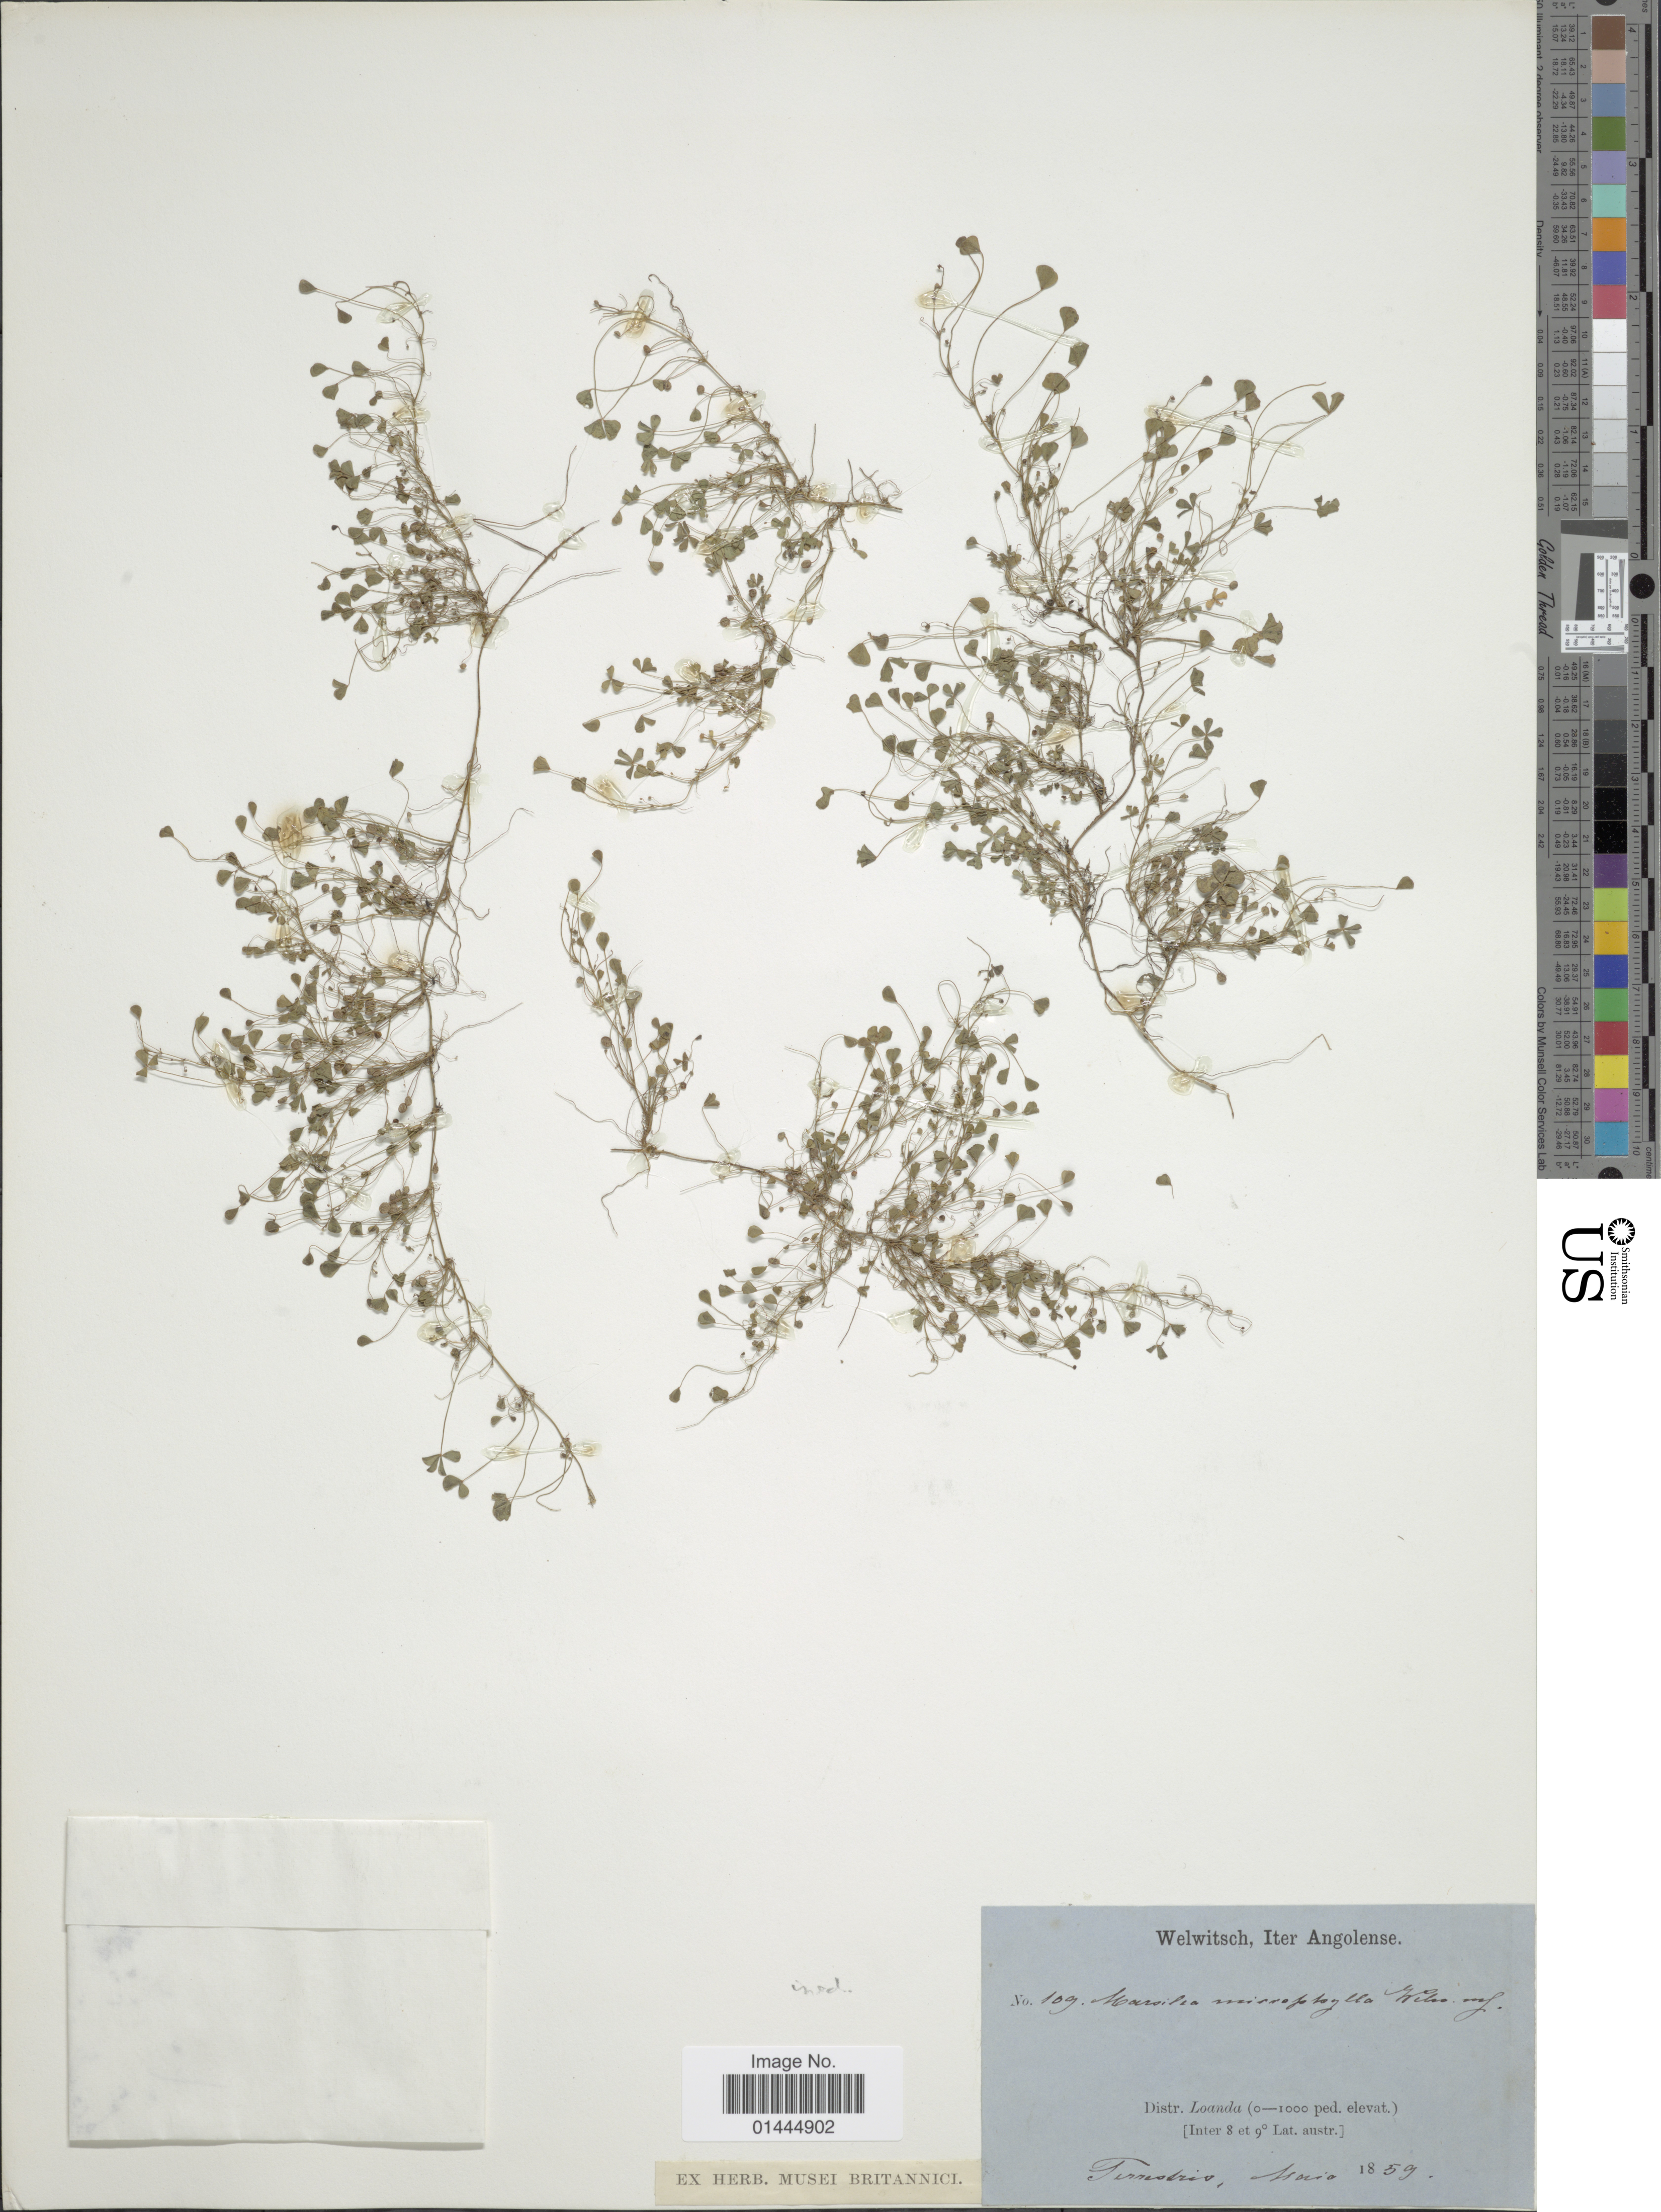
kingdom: Plantae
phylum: Tracheophyta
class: Polypodiopsida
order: Salviniales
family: Marsileaceae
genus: Marsilea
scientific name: Marsilea sp.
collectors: -. Welwitsch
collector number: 109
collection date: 1859-05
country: Angola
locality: Angolense, Distr. Loanda, Terestris.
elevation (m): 0